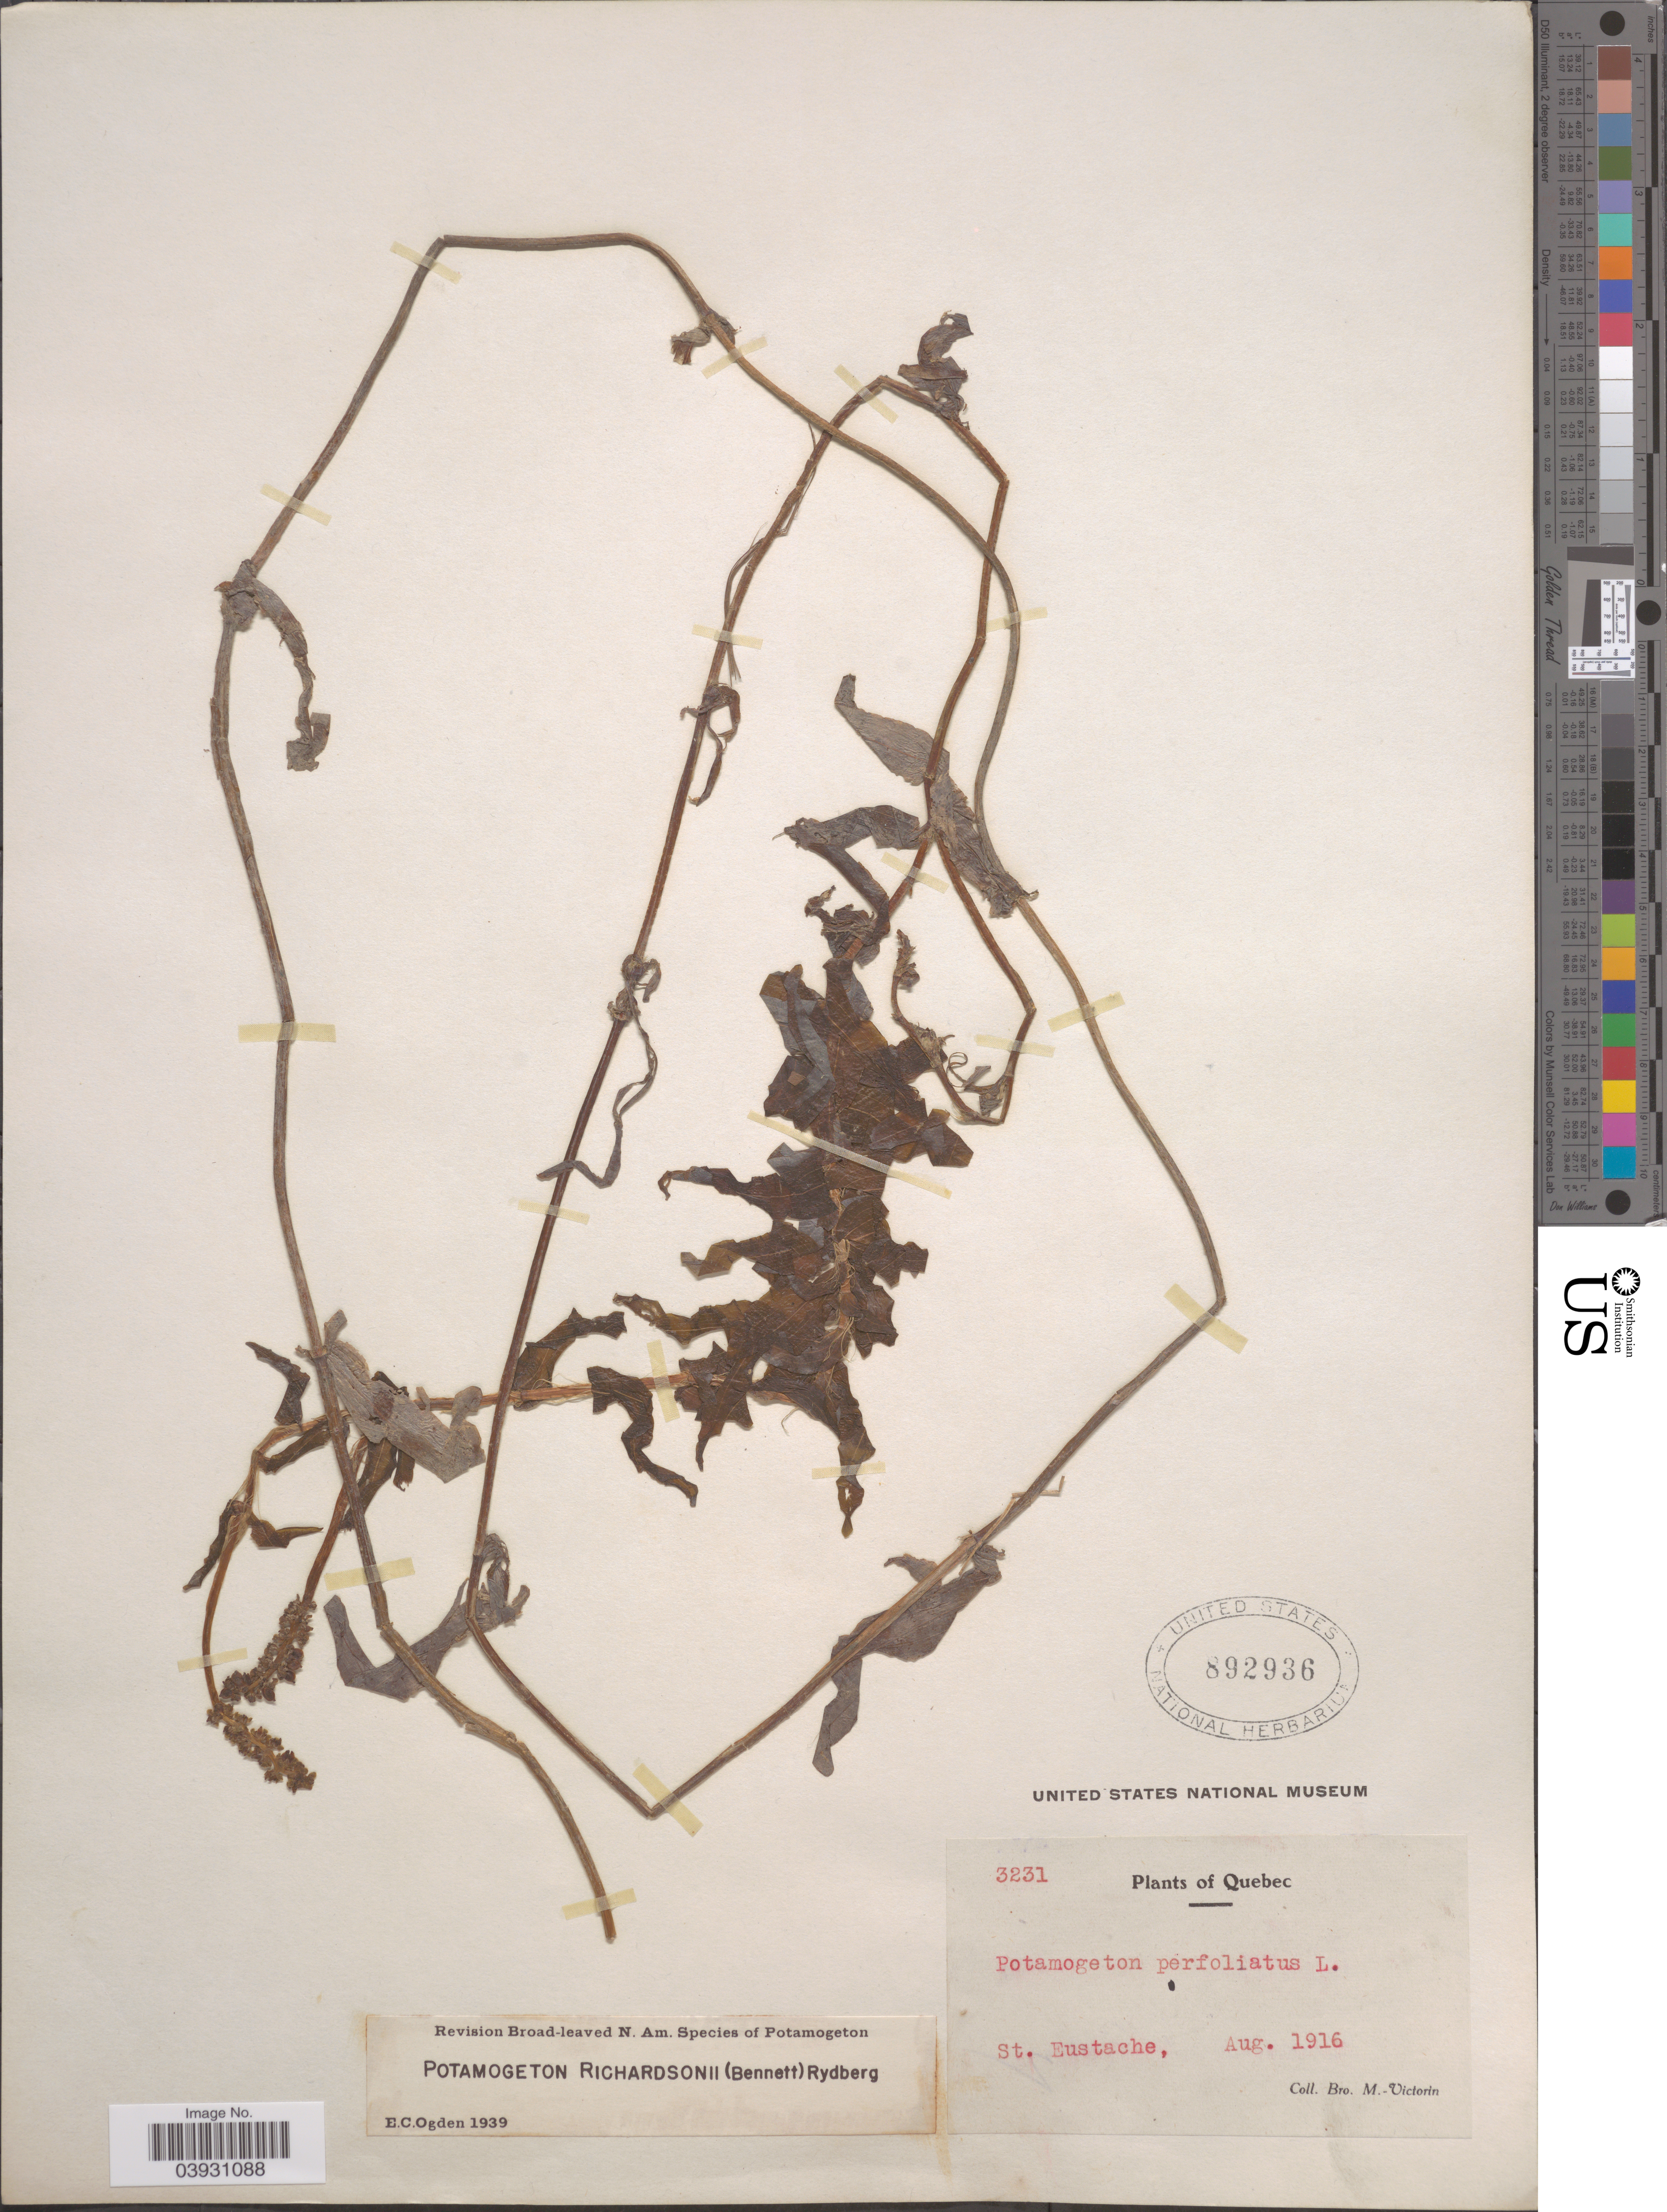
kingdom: Plantae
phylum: Tracheophyta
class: Liliopsida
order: Alismatales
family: Potamogetonaceae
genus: Potamogeton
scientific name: Potamogeton richardsonii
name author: (A.W. Benn.) Rydb.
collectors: Fr. Marie-Victorin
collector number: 3231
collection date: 1916-08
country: Canada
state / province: Quebec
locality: St. Eustache.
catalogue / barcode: US 892936